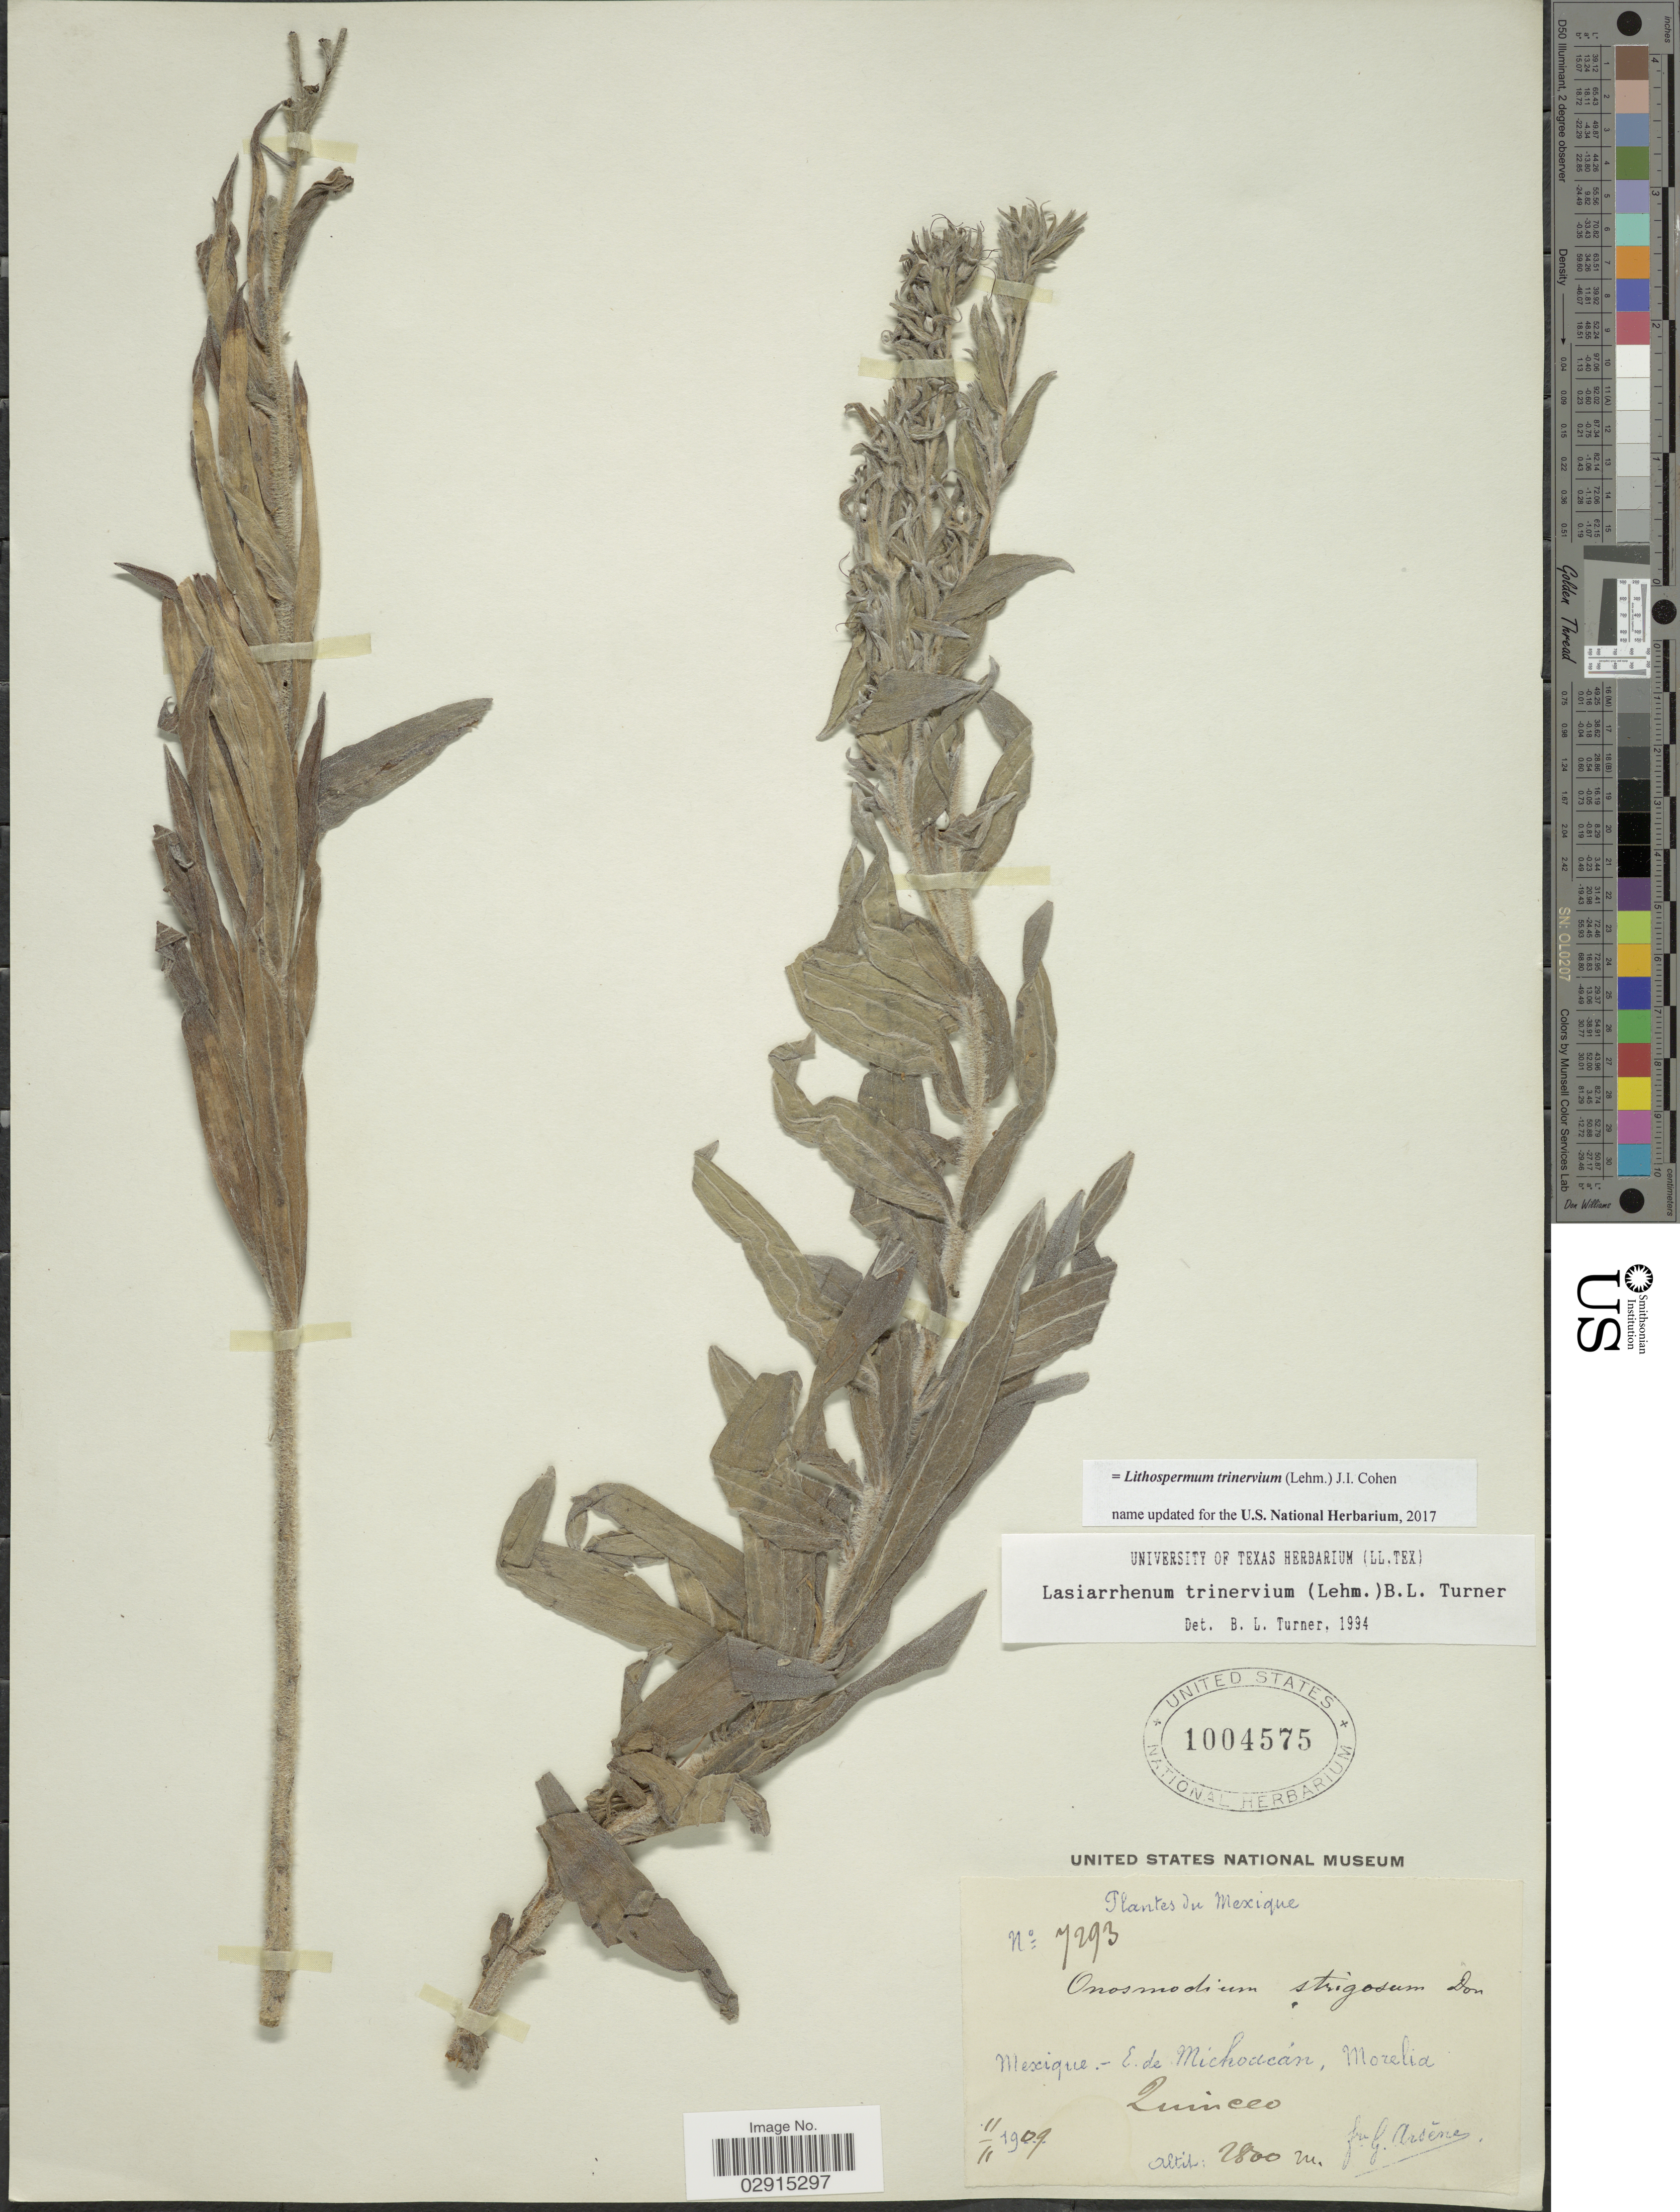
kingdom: Plantae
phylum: Tracheophyta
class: Magnoliopsida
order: Boraginales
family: Boraginaceae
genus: Lithospermum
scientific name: Lithospermum trinervium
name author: (Lehm.) J.I. Cohen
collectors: Bro. G. Arsène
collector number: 7293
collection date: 1909-11-11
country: Mexico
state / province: Michoacán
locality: Morelia. Quinceo.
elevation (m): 2800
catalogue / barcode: US 1004575